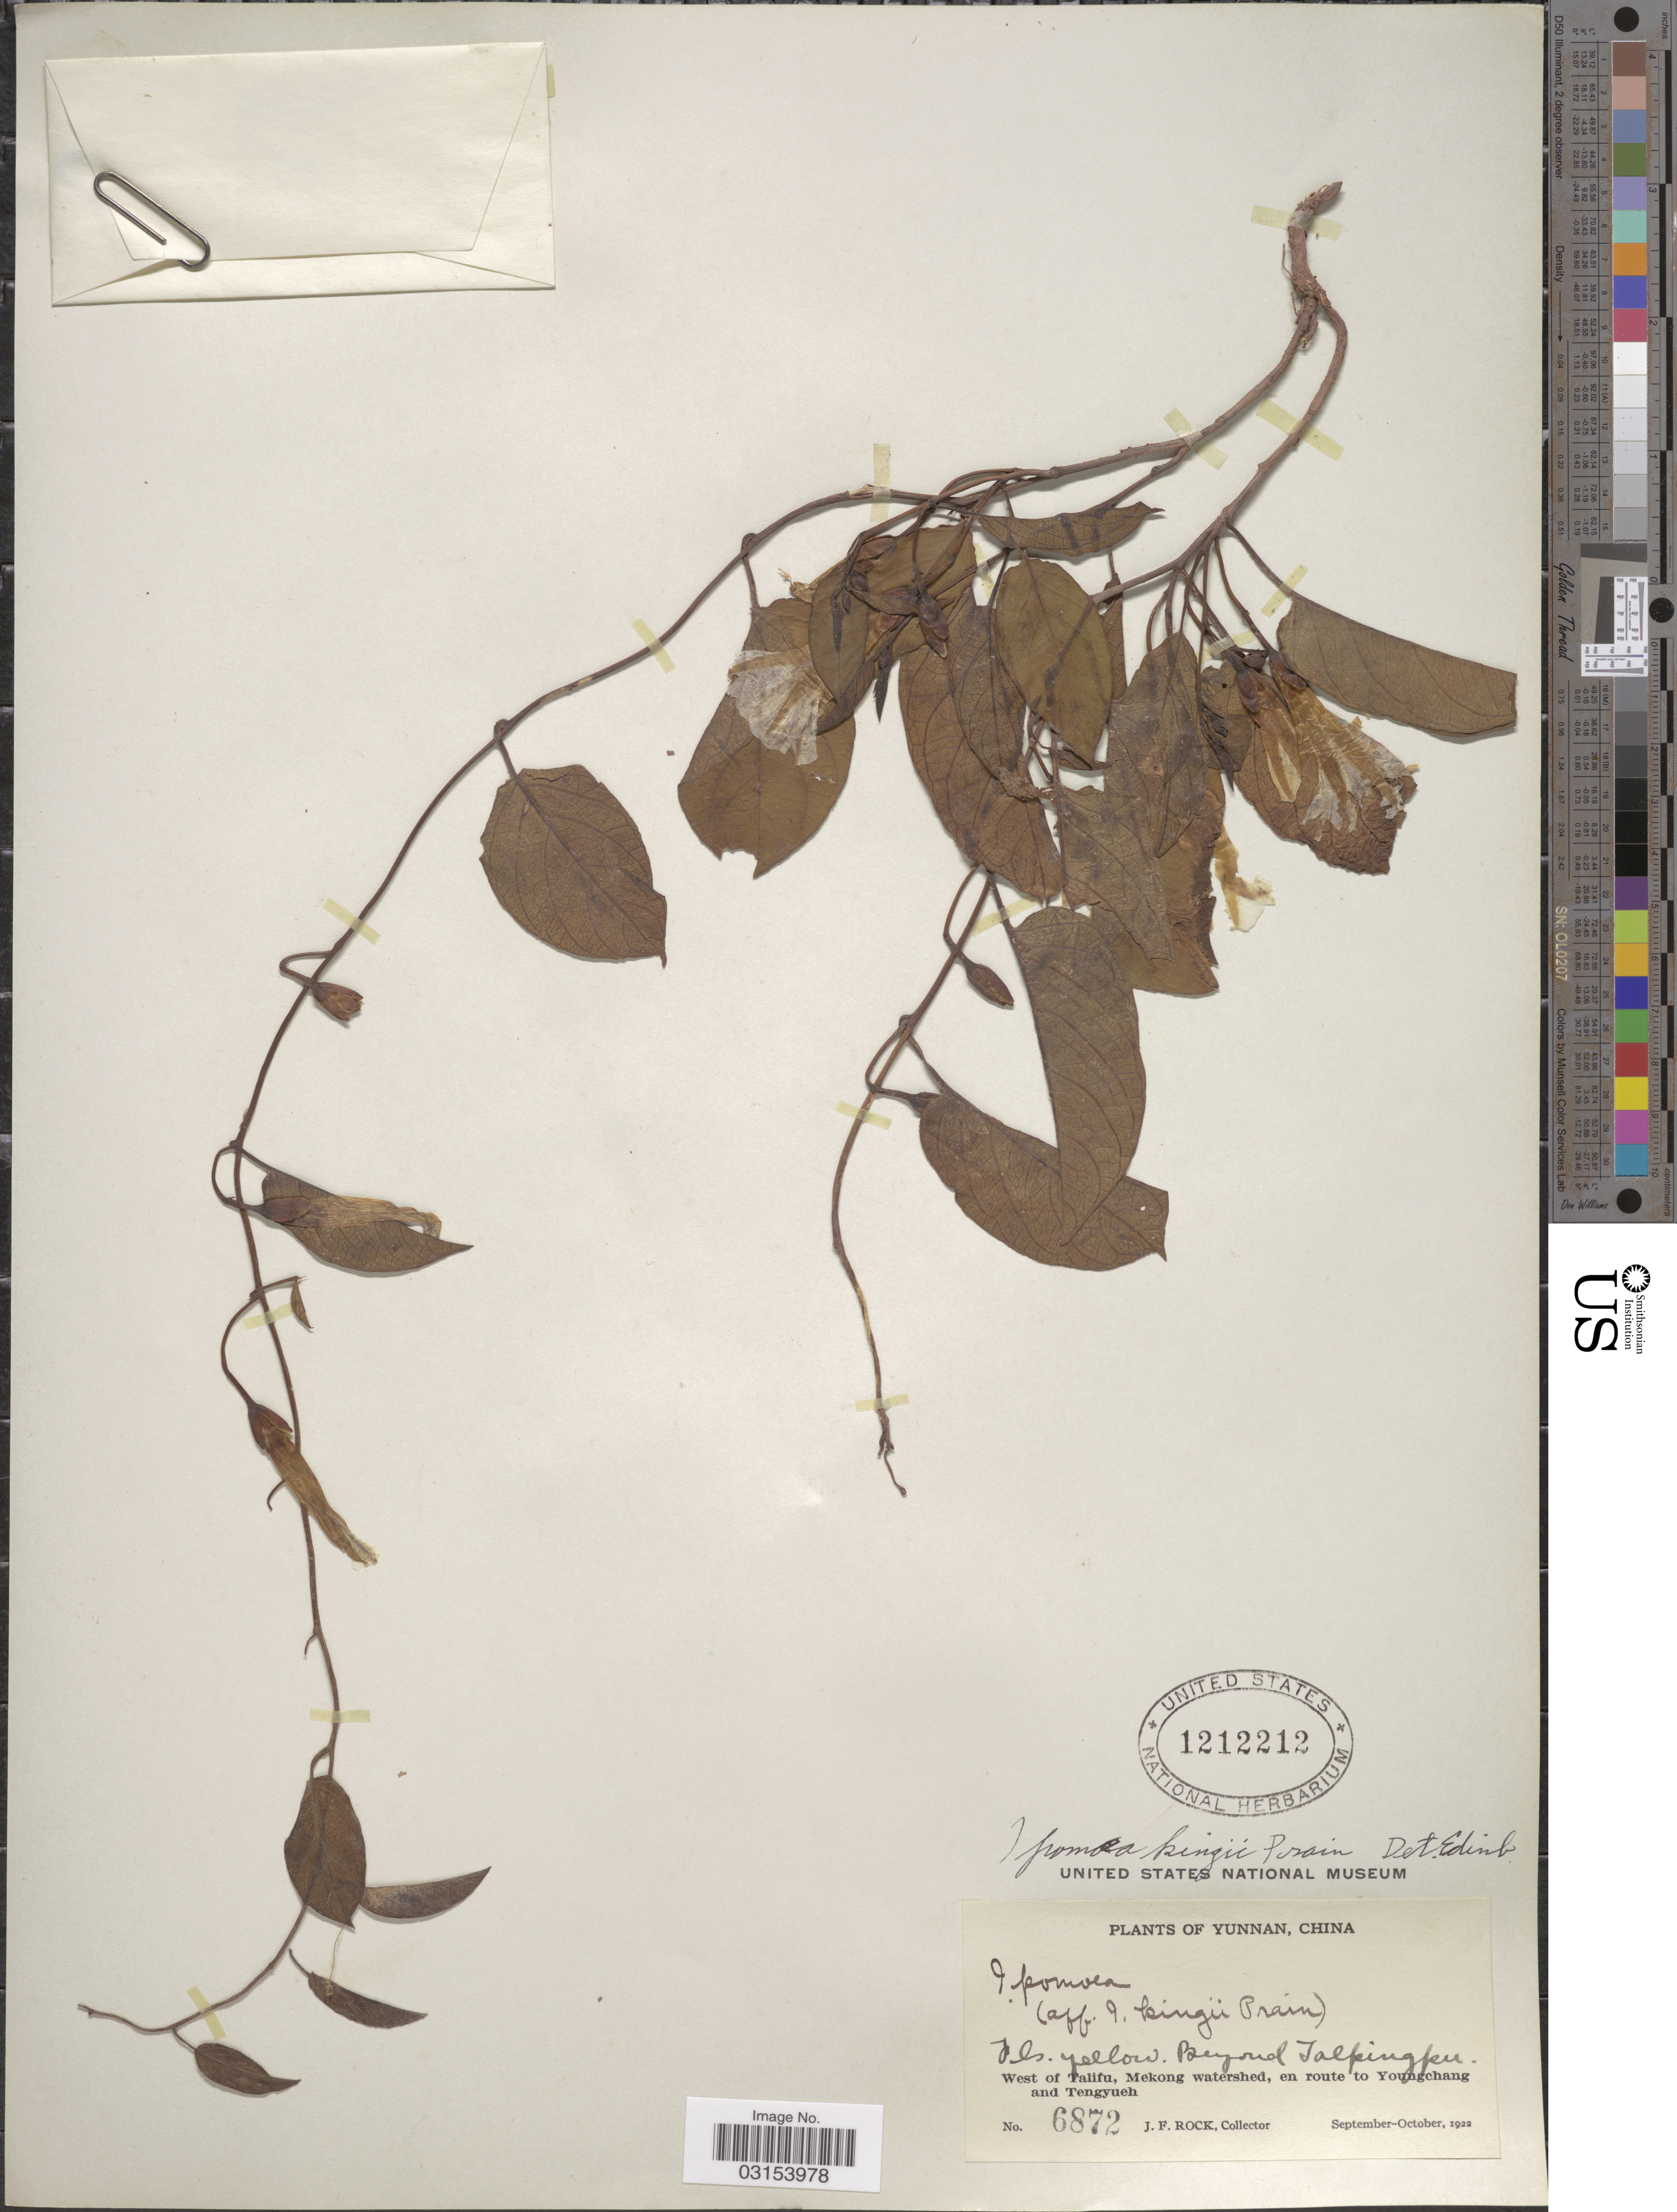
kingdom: Plantae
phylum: Tracheophyta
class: Magnoliopsida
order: Solanales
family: Convolvulaceae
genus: Ipomoea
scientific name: Ipomoea hungaiensis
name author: Lingelsh. & Borza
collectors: J. Rock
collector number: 6872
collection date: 1922-09/1922-10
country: China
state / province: Yunnan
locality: Beyond Talpingpu. West of Talifu, Mekong watershed, en route to Youngchang and Tengyueh.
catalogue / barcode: US 1212212